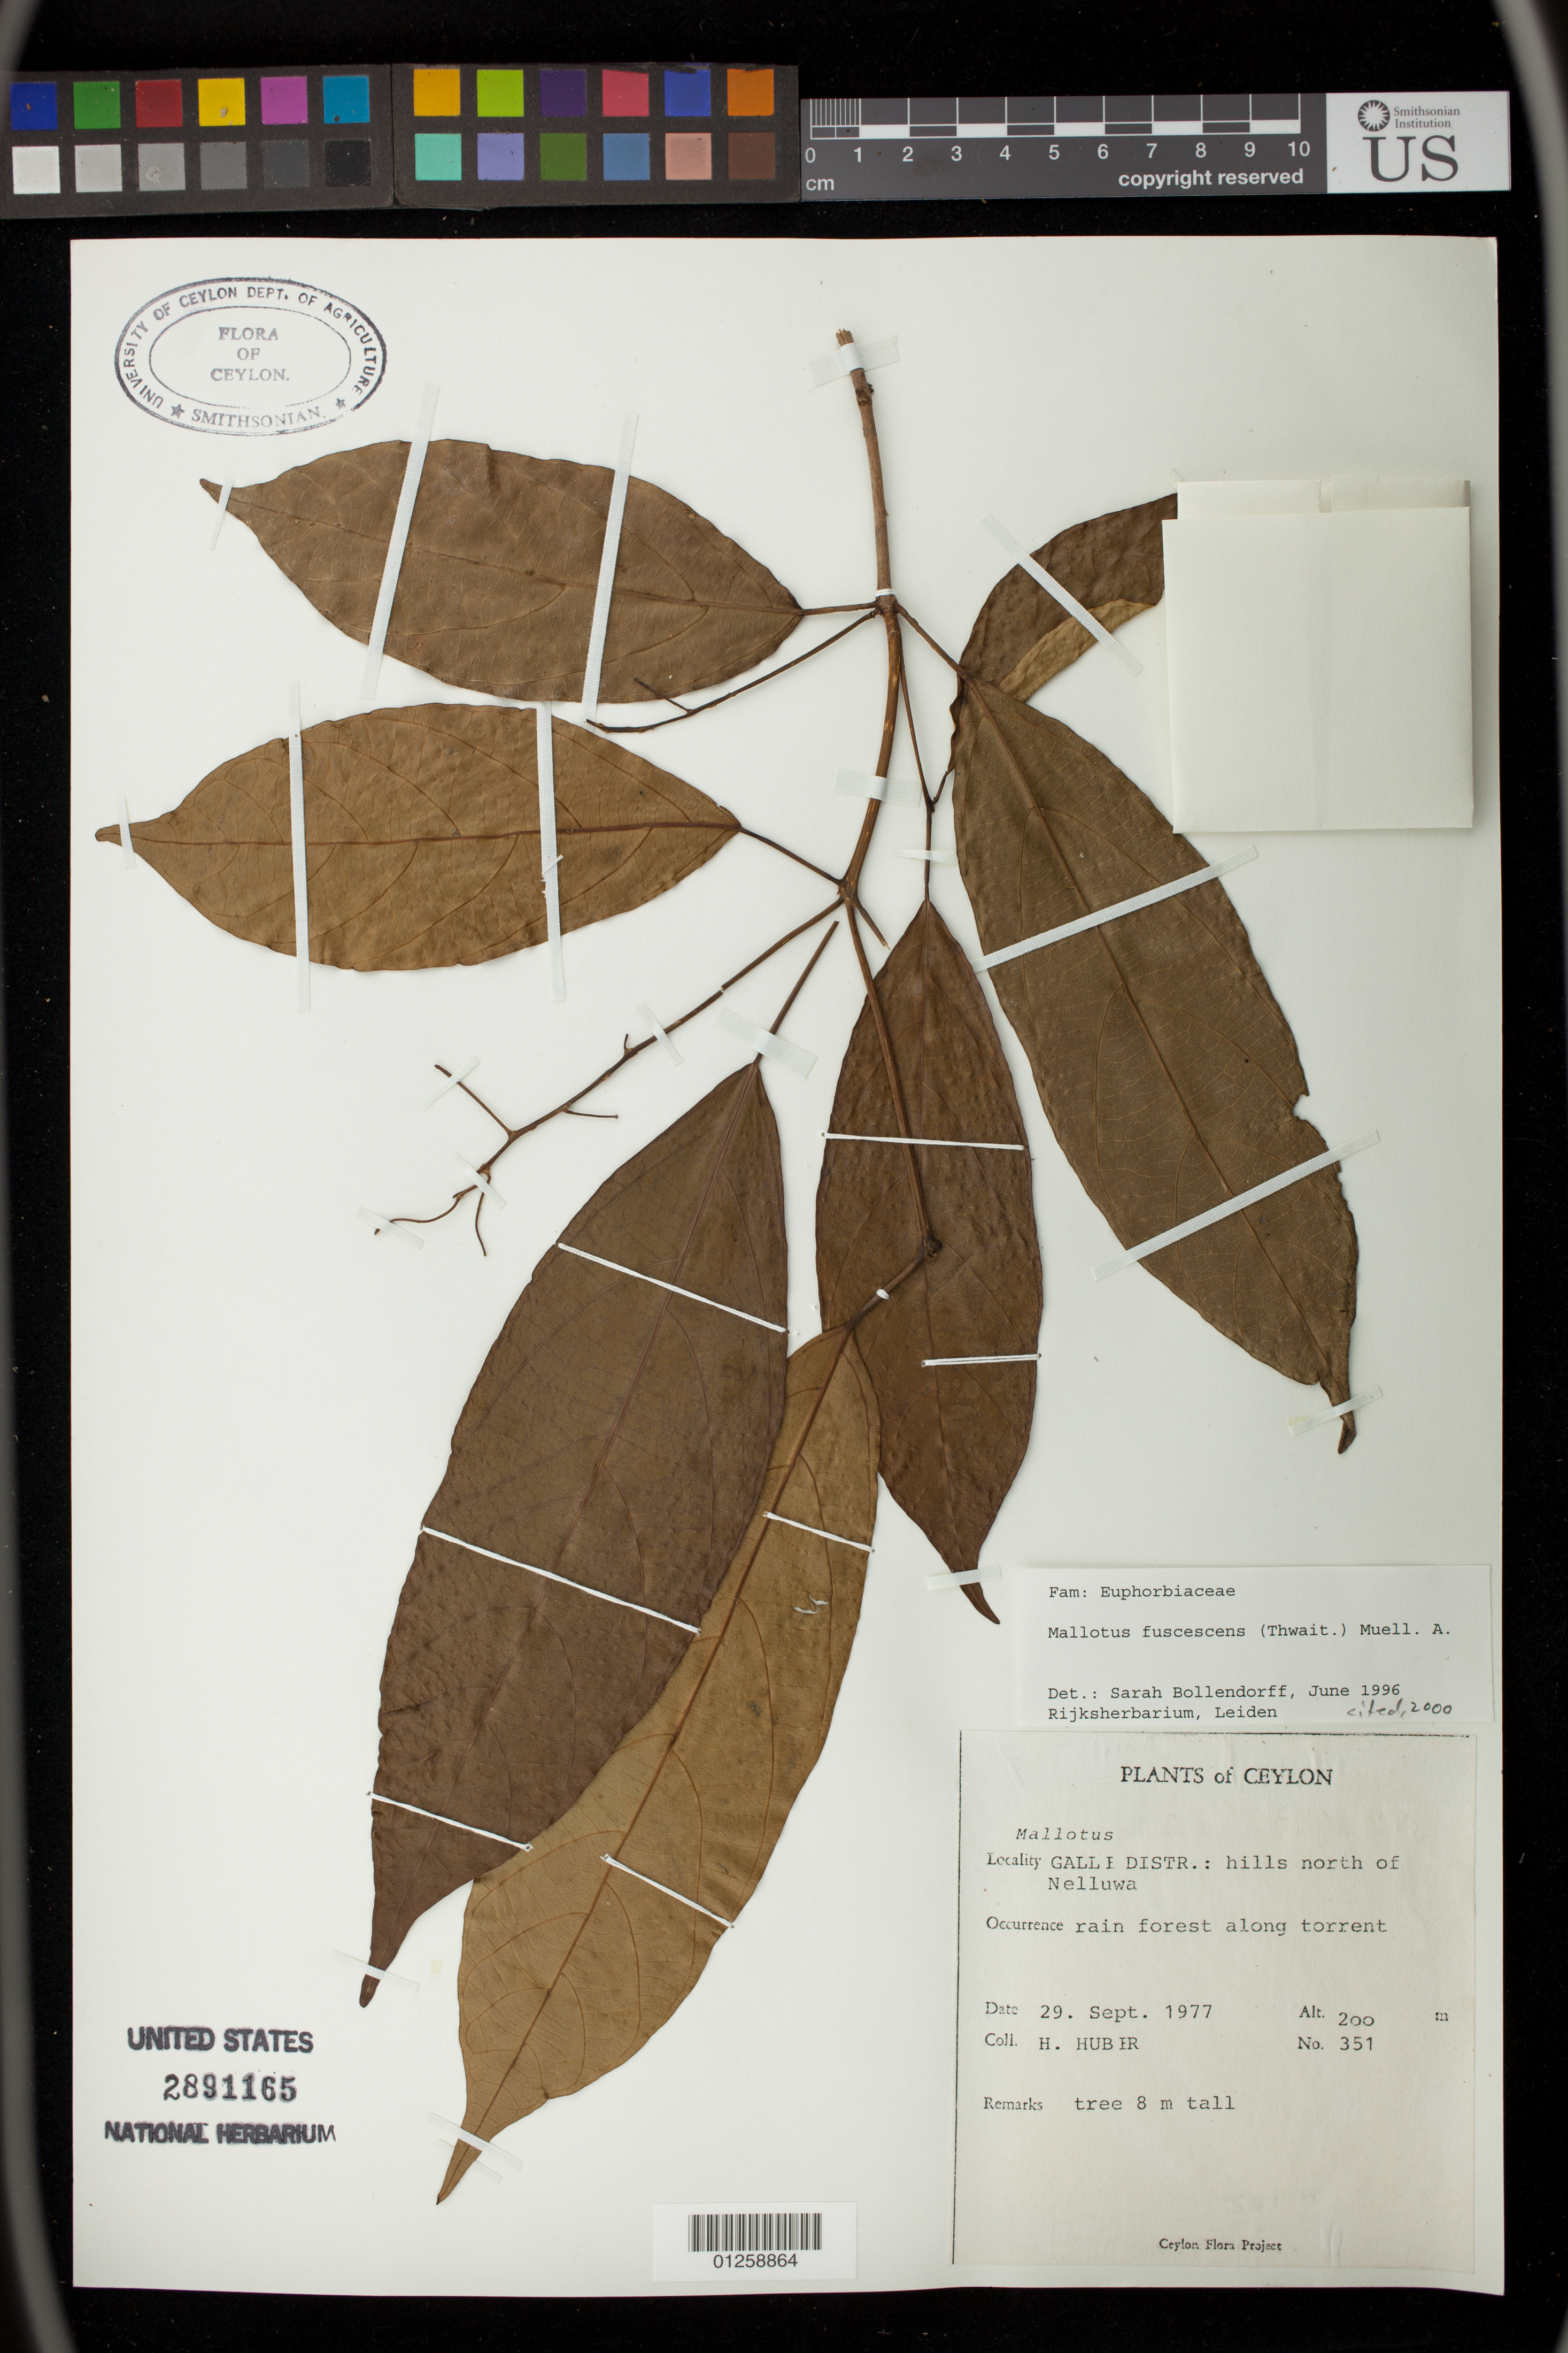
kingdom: Plantae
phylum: Tracheophyta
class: Magnoliopsida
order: Malpighiales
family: Euphorbiaceae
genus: Mallotus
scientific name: Mallotus fuscescens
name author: (Thwaites) Müll. Arg.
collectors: H. Huber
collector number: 351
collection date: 1977-09-29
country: Sri Lanka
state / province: Southern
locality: Galle District, hills north of Nelluwa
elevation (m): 200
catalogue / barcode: US 2891165